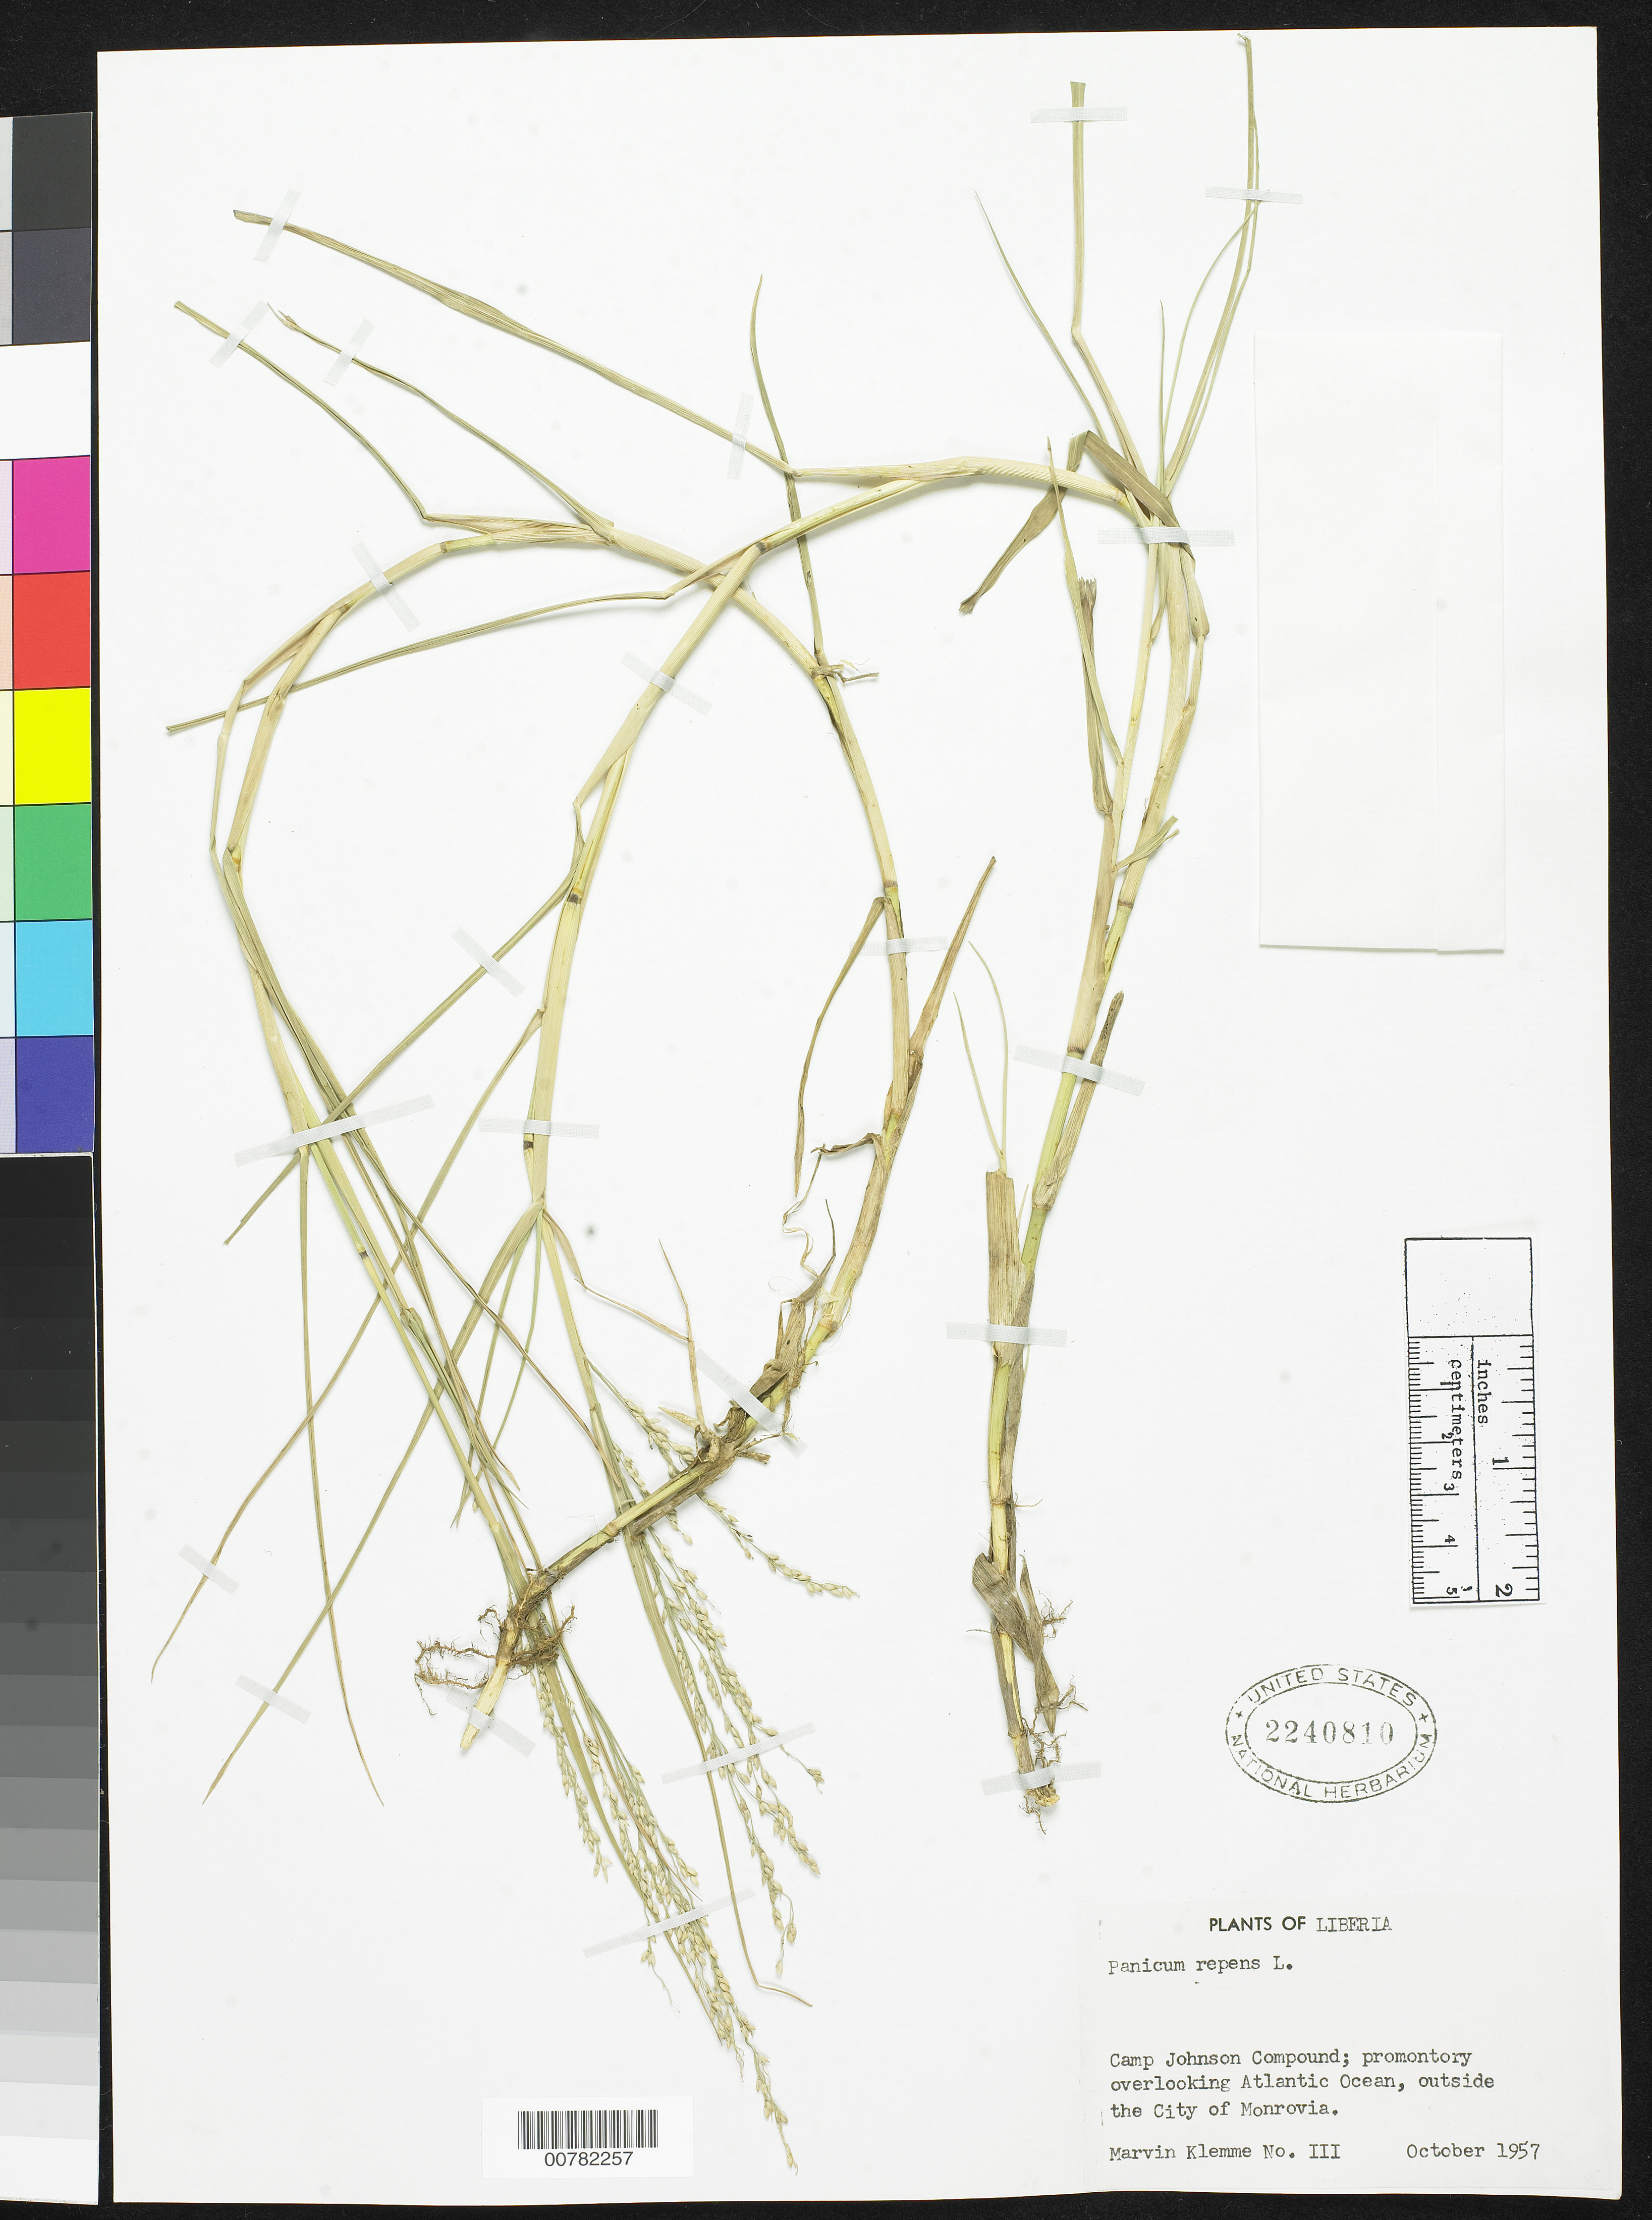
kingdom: Plantae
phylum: Tracheophyta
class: Liliopsida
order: Poales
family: Poaceae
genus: Panicum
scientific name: Panicum repens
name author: L.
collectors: M. Klemme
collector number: III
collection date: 1957-10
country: Liberia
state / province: Montserrado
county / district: Monrovia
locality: Camp Johnson Compound; promontory overlooking Atlantic Ocean, outside the City of Monrovia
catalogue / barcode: US 2240810